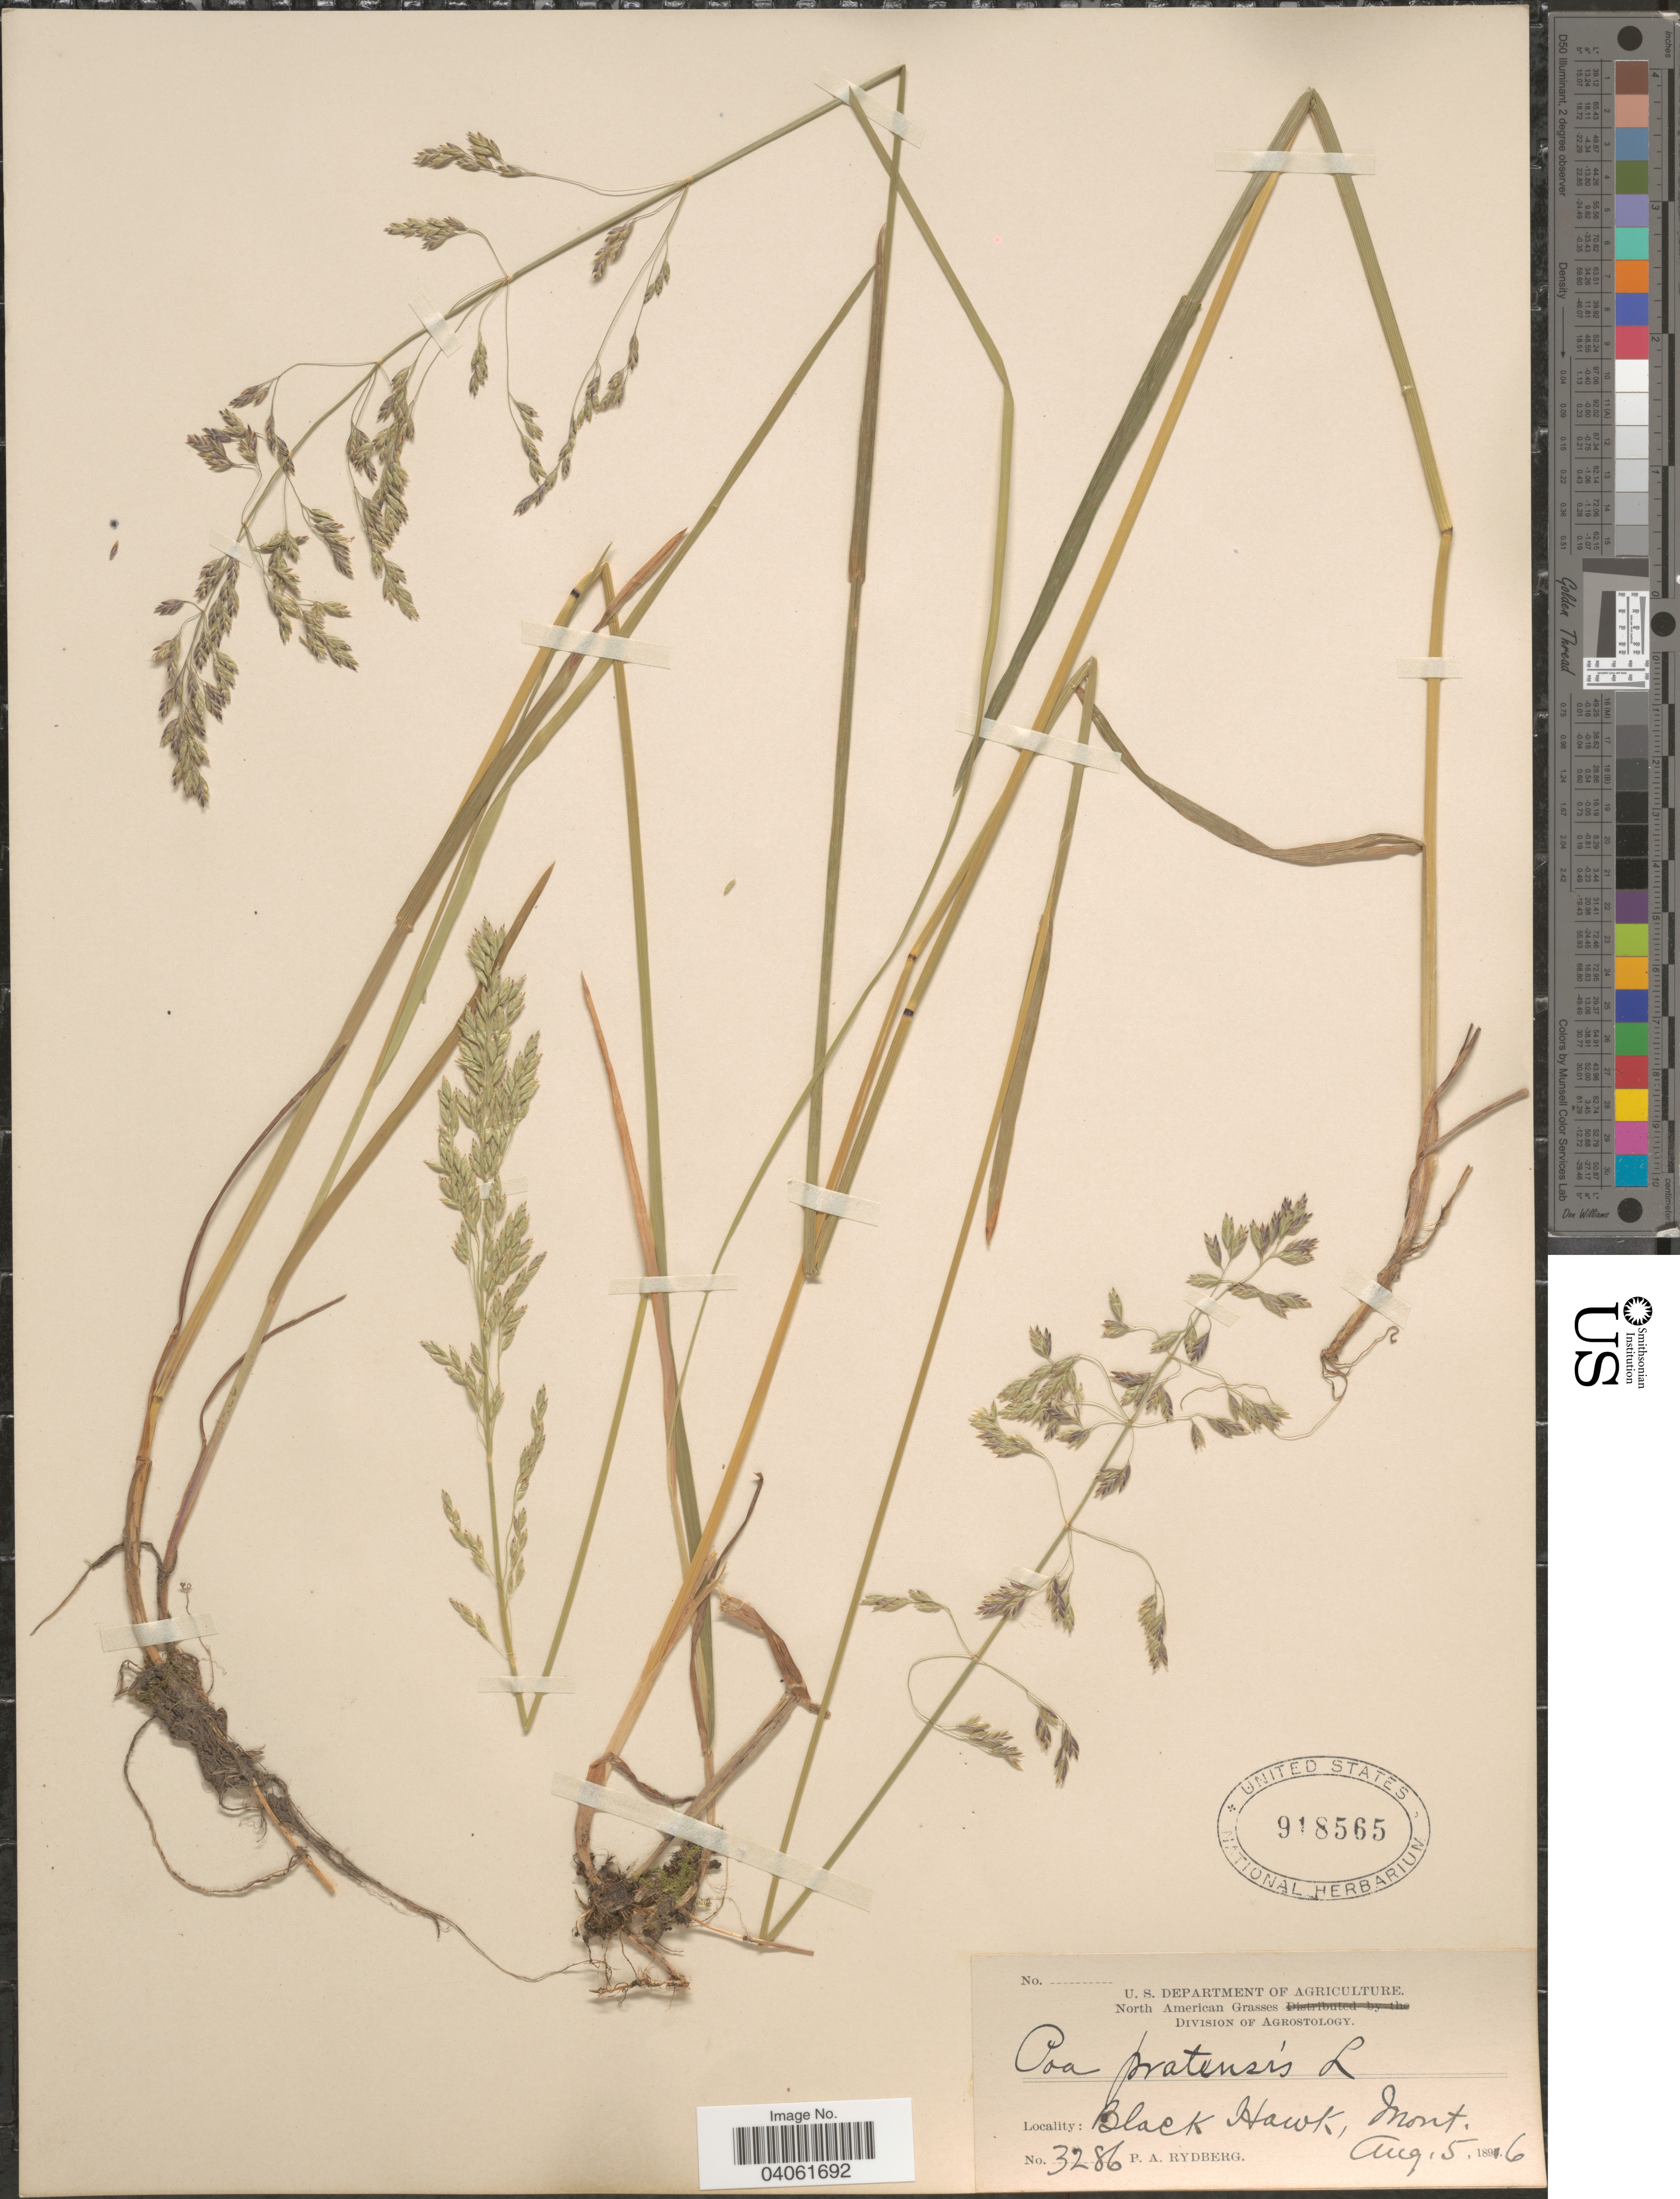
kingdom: Plantae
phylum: Tracheophyta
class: Liliopsida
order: Poales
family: Poaceae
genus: Poa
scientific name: Poa pratensis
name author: L.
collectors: P. A. Rydberg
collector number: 3286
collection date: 1896-08-05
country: United States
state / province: Montana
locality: Black Hawk.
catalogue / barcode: US 918565